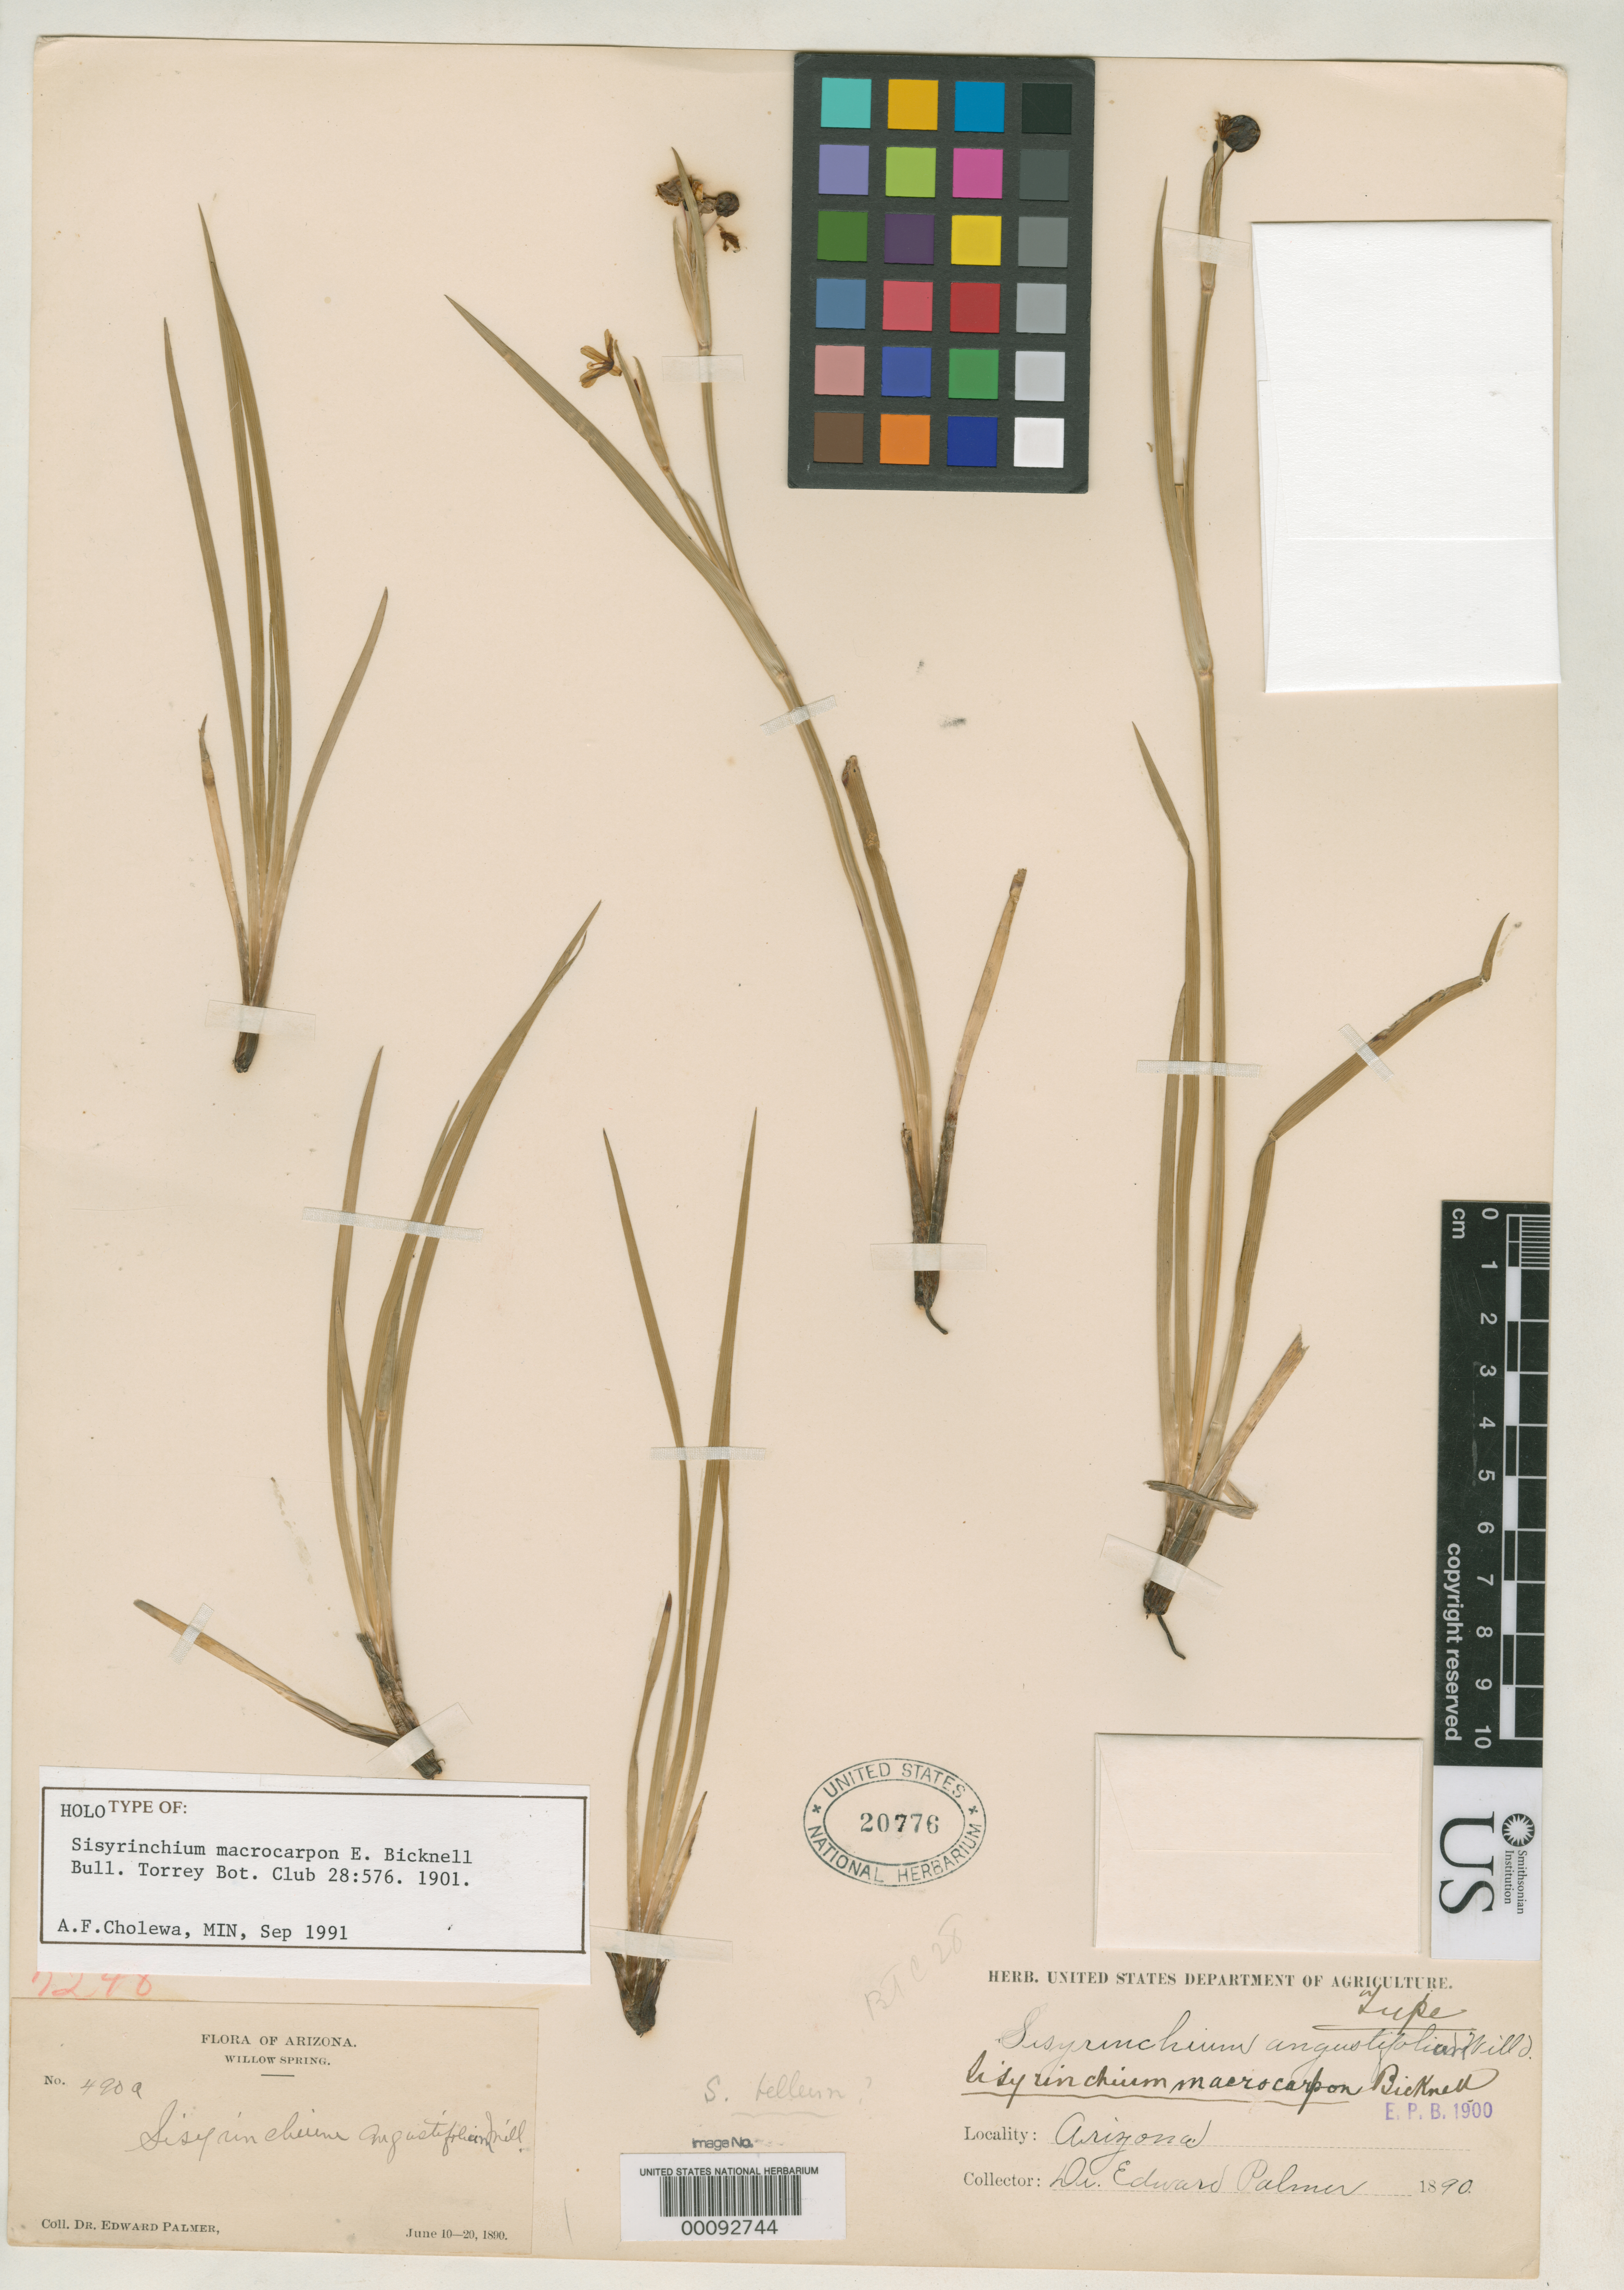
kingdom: Plantae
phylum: Tracheophyta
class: Liliopsida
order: Asparagales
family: Iridaceae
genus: Sisyrinchium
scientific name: Sisyrinchium macrocarpon E.P. Bicknell, nom. illeg.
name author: E.P. Bicknell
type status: Holotype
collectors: E. Palmer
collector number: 490 a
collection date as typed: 10 Jun 1890 to 20 Jun 1890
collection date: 1890-06-10/1890-06-20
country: United States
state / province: Arizona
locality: Willow Spring.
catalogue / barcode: US 20776